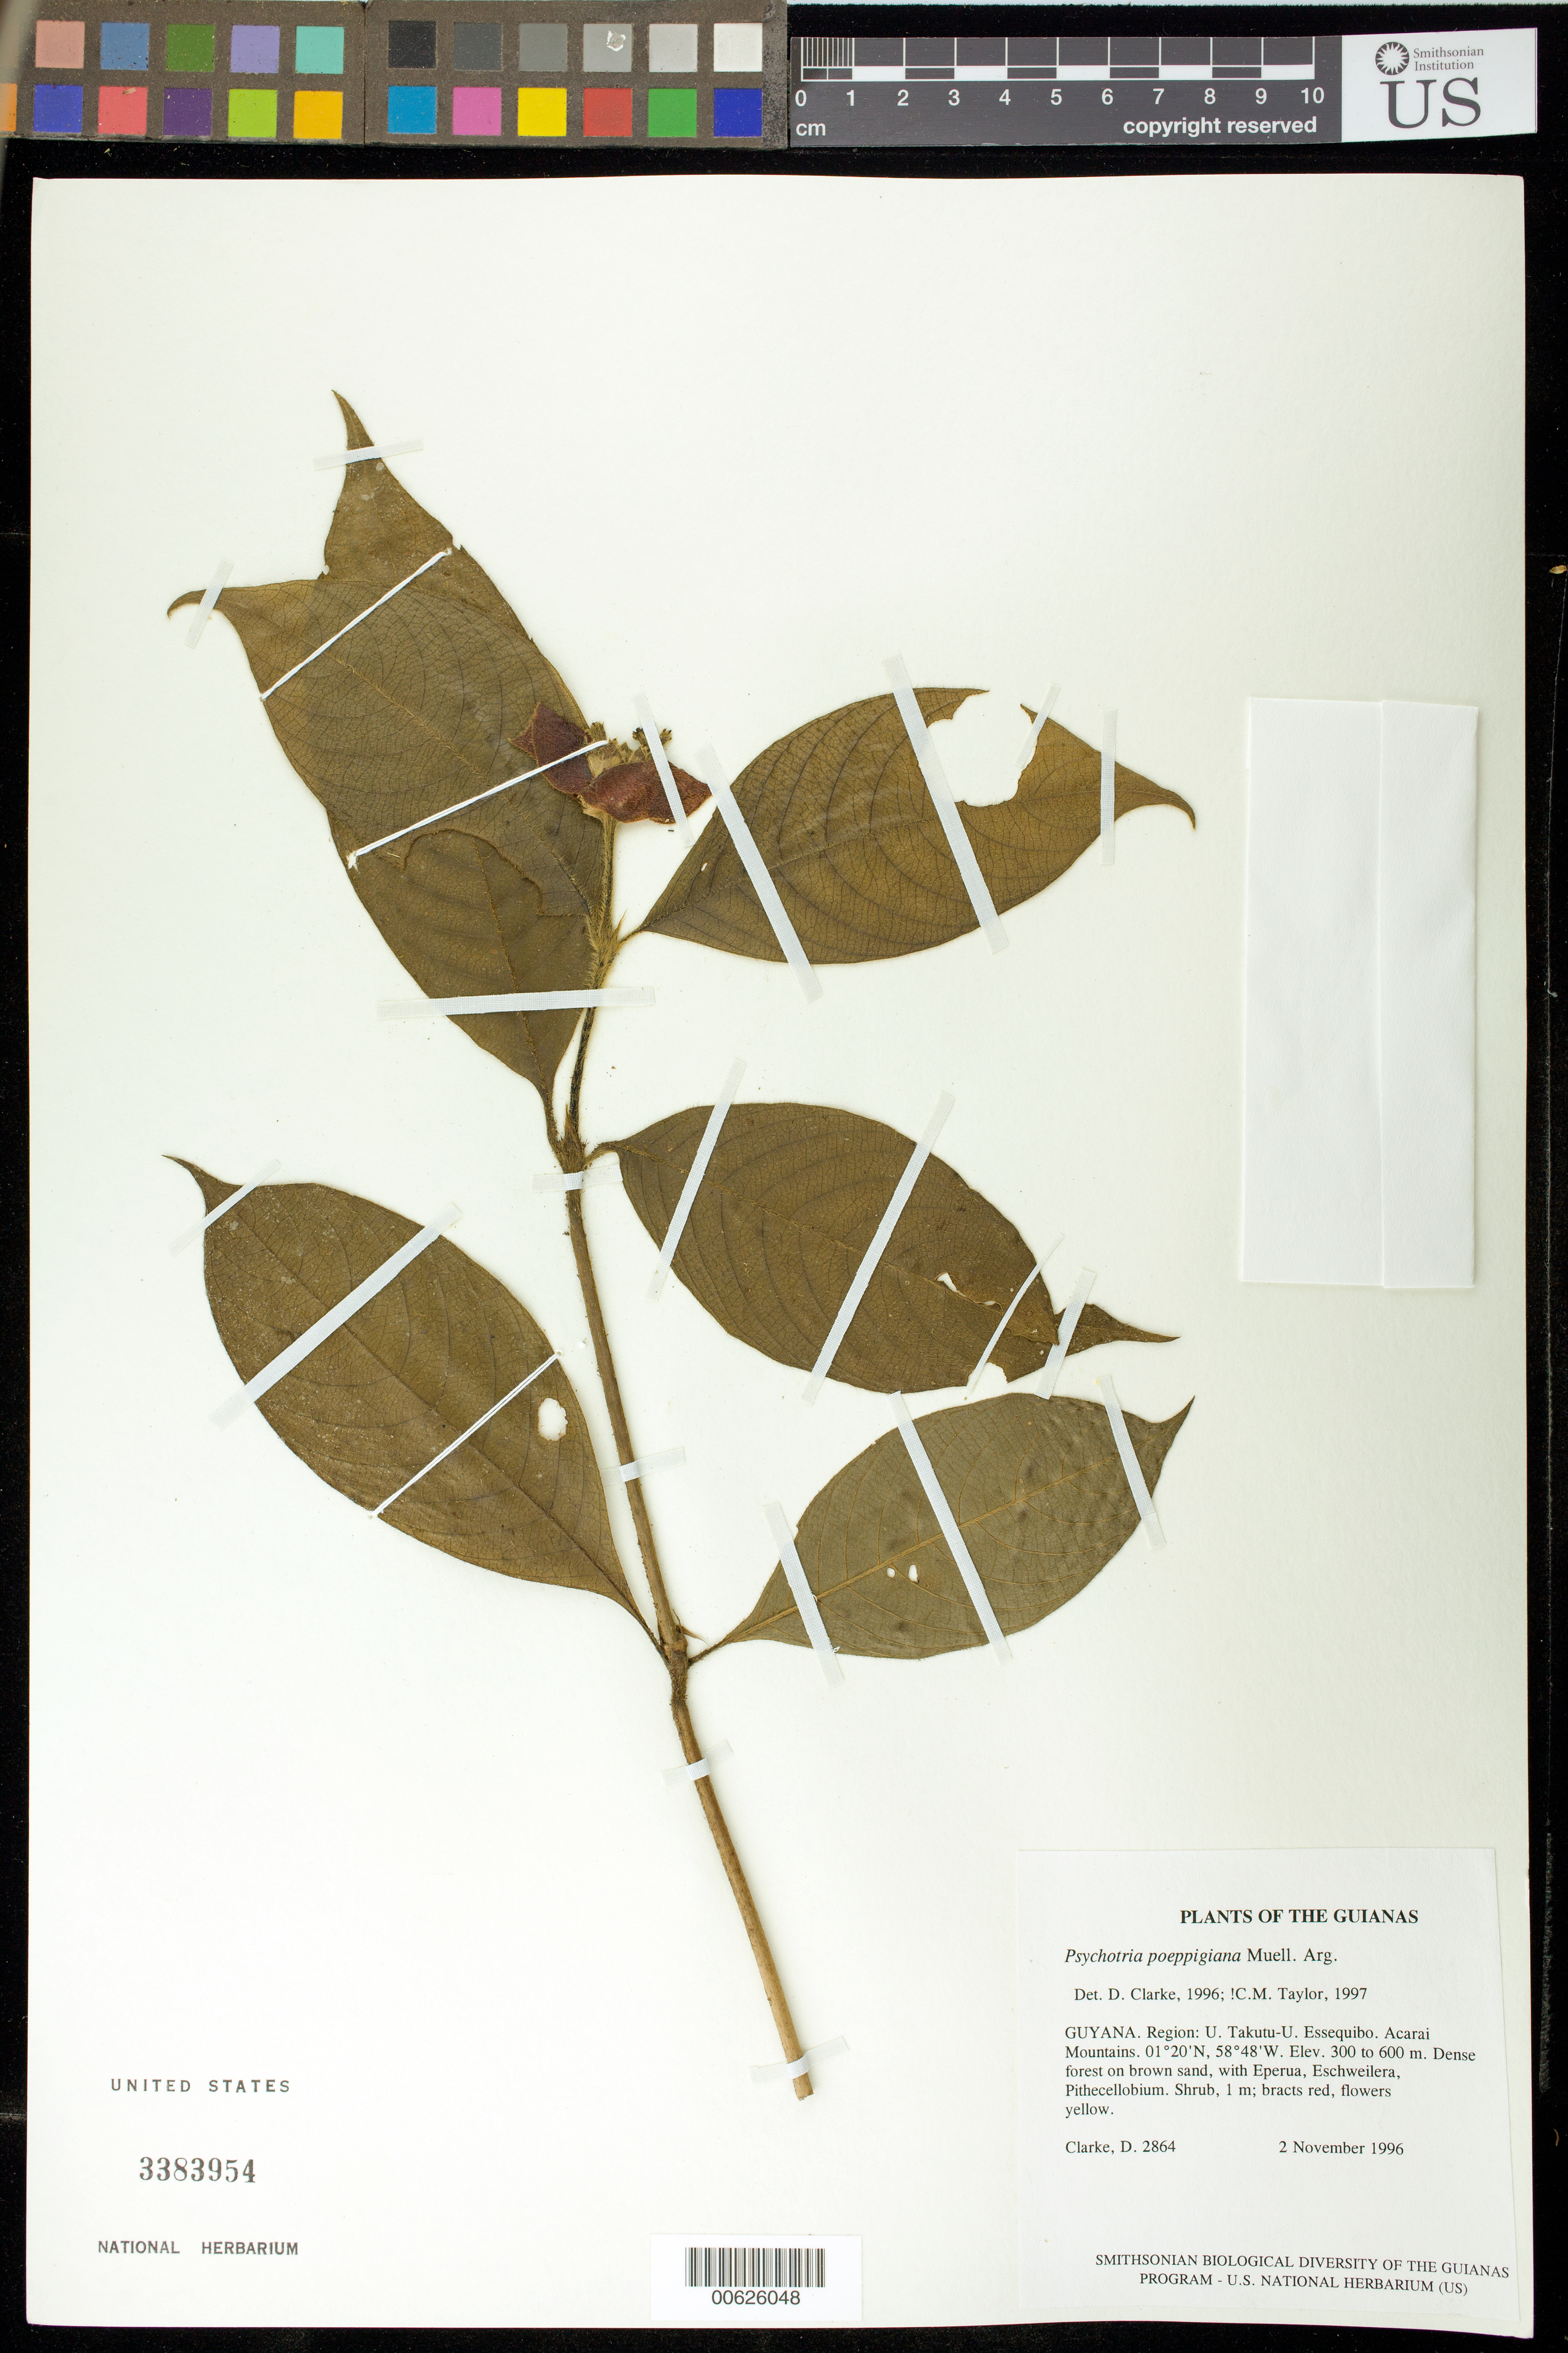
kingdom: Plantae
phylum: Tracheophyta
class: Magnoliopsida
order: Gentianales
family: Rubiaceae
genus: Palicourea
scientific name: Palicourea tomentosa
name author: (Aubl.) Borhidi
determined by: Kirkbride, J. H., Jr.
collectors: H. D. Clarke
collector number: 2864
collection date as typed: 2 November 1996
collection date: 1996-11-02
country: Guyana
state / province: U. Takutu-U. Essequibo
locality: Acarai Mountains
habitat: Dense forest on brown sand, with Eperua, Eschweilera, Pithecellobium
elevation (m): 300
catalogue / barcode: US 3383954